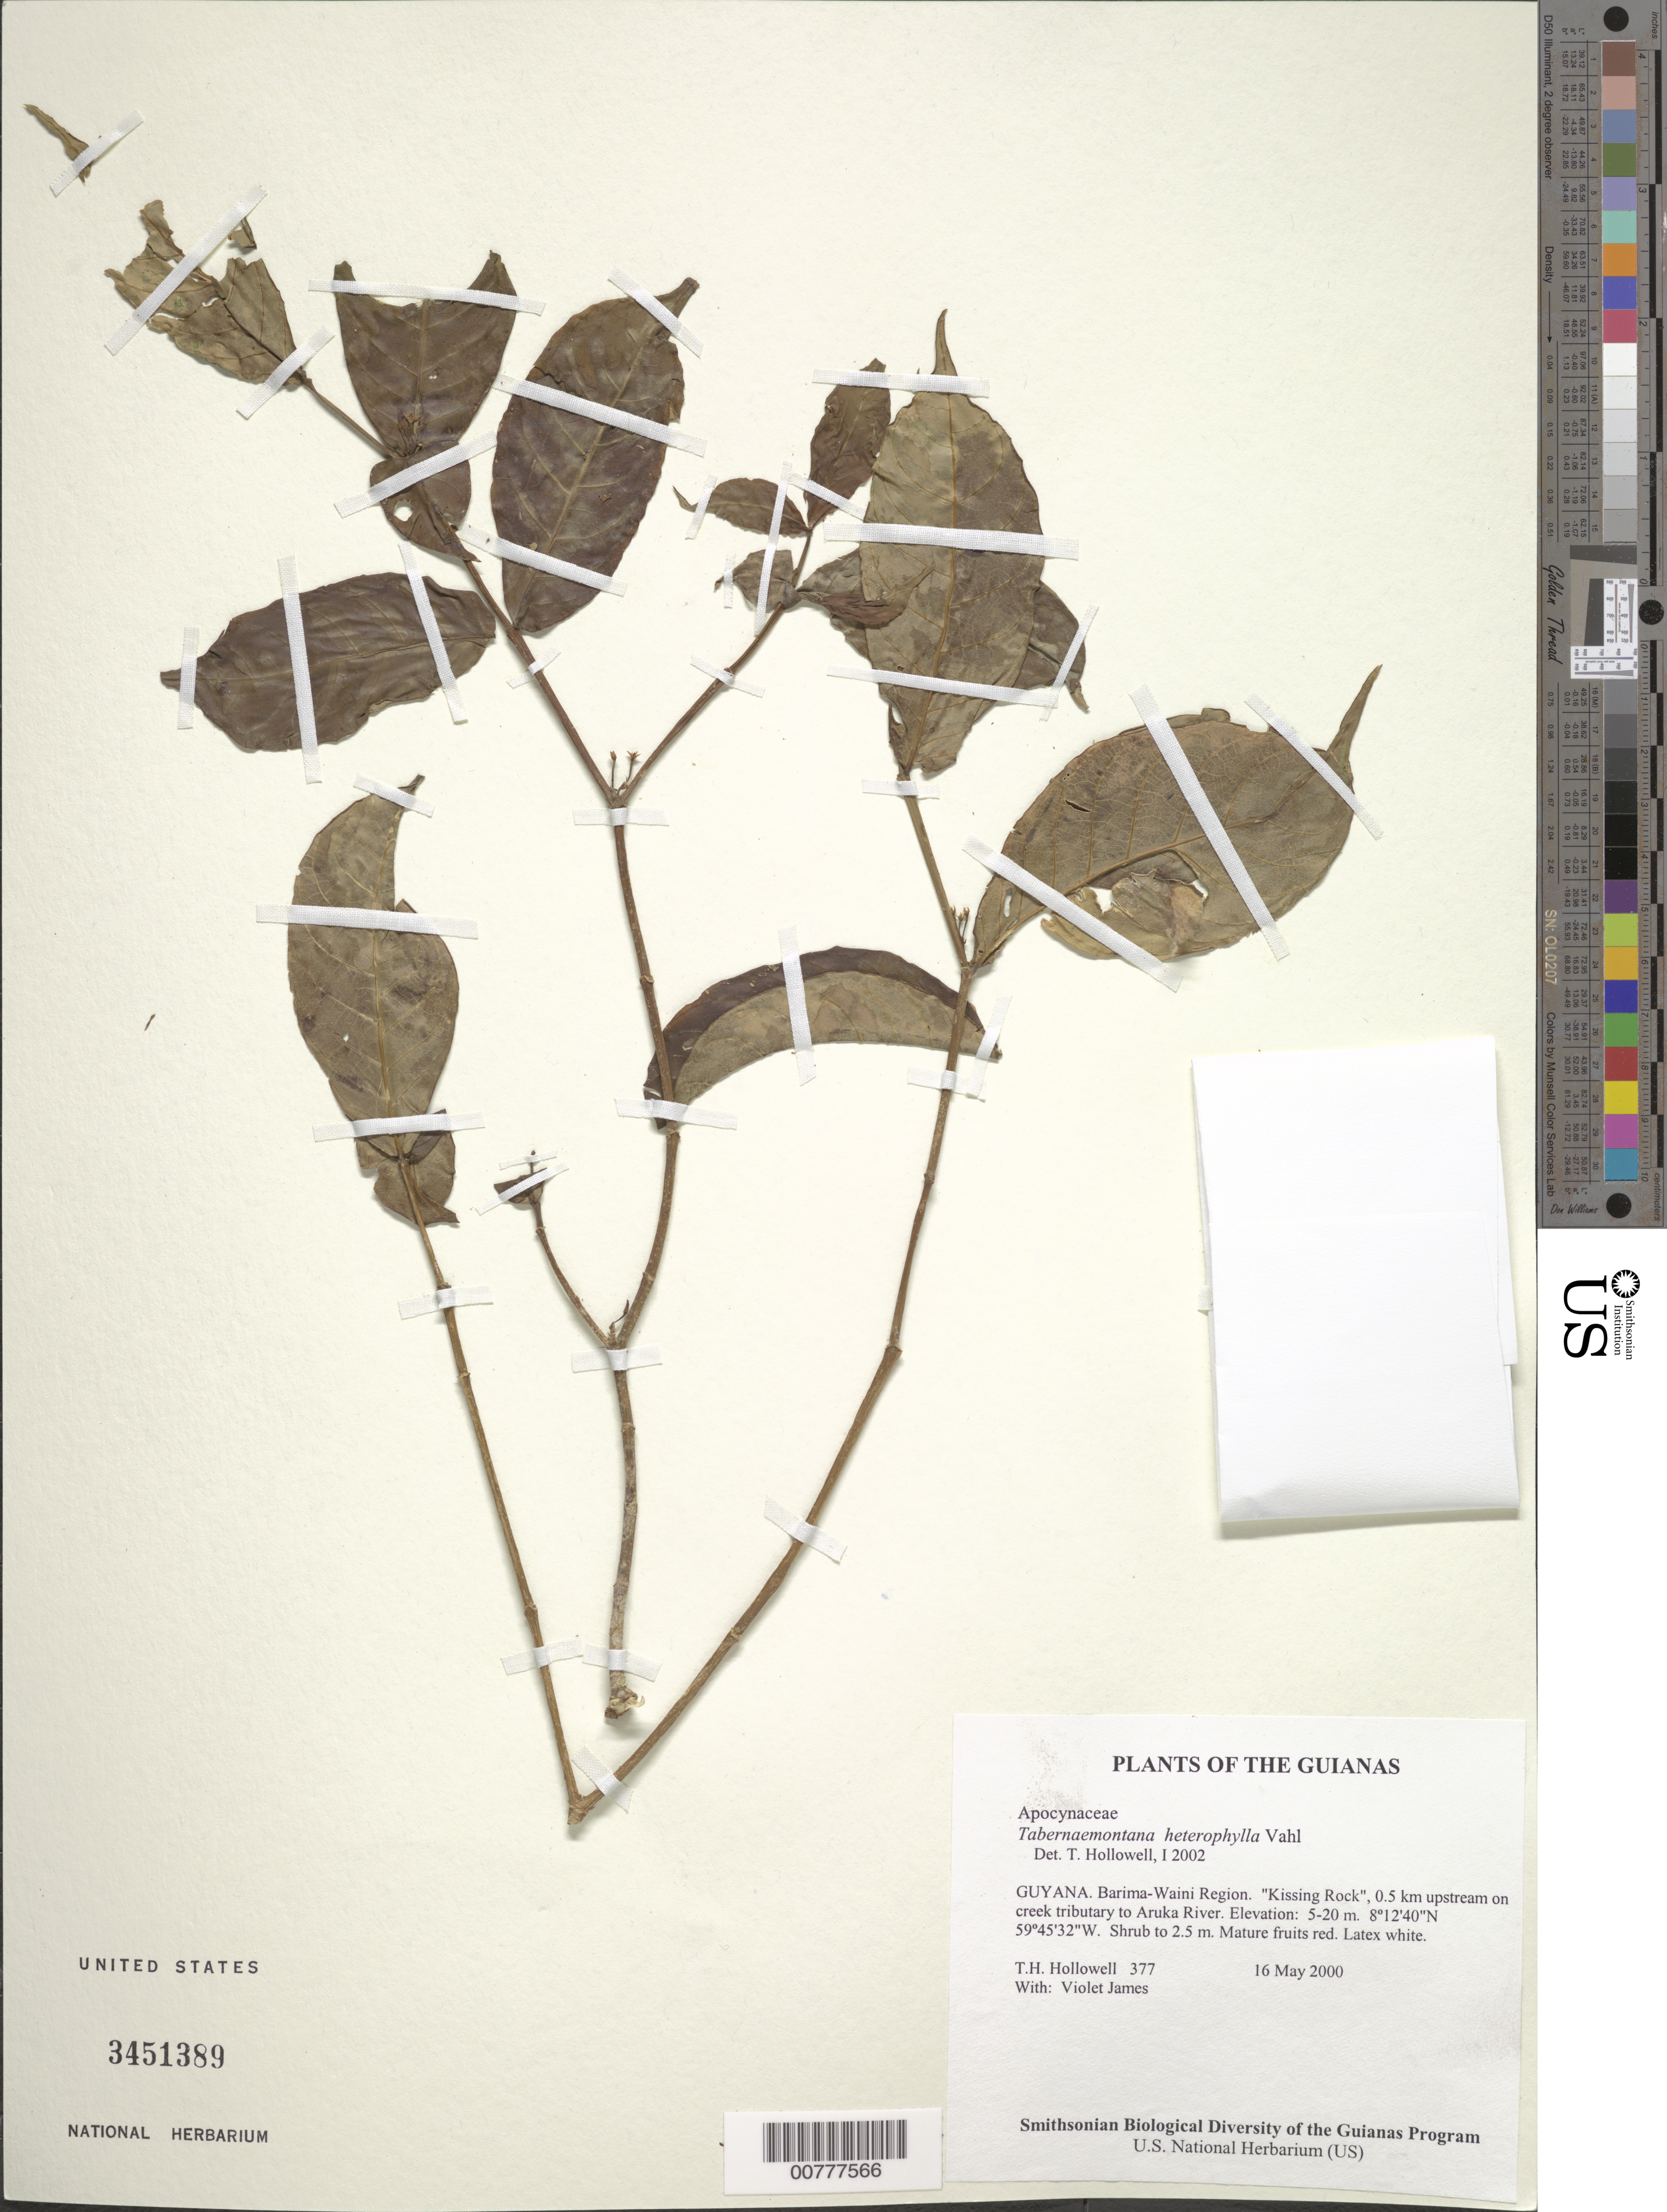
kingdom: Plantae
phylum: Tracheophyta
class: Magnoliopsida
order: Gentianales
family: Apocynaceae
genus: Tabernaemontana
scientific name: Tabernaemontana heterophylla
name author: Vahl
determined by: Hollowell, T. H., (BOT), Smithsonian Institution - National Museum of Natural History (UNITED STATES)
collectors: T. Hollowell & V. James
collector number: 377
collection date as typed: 16 May 2000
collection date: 2000-05-16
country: Guyana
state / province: Barima-Waini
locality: "Kissing Rock", 0.5 km upstream on creek tributary to Aruka River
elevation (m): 5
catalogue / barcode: US 3451389